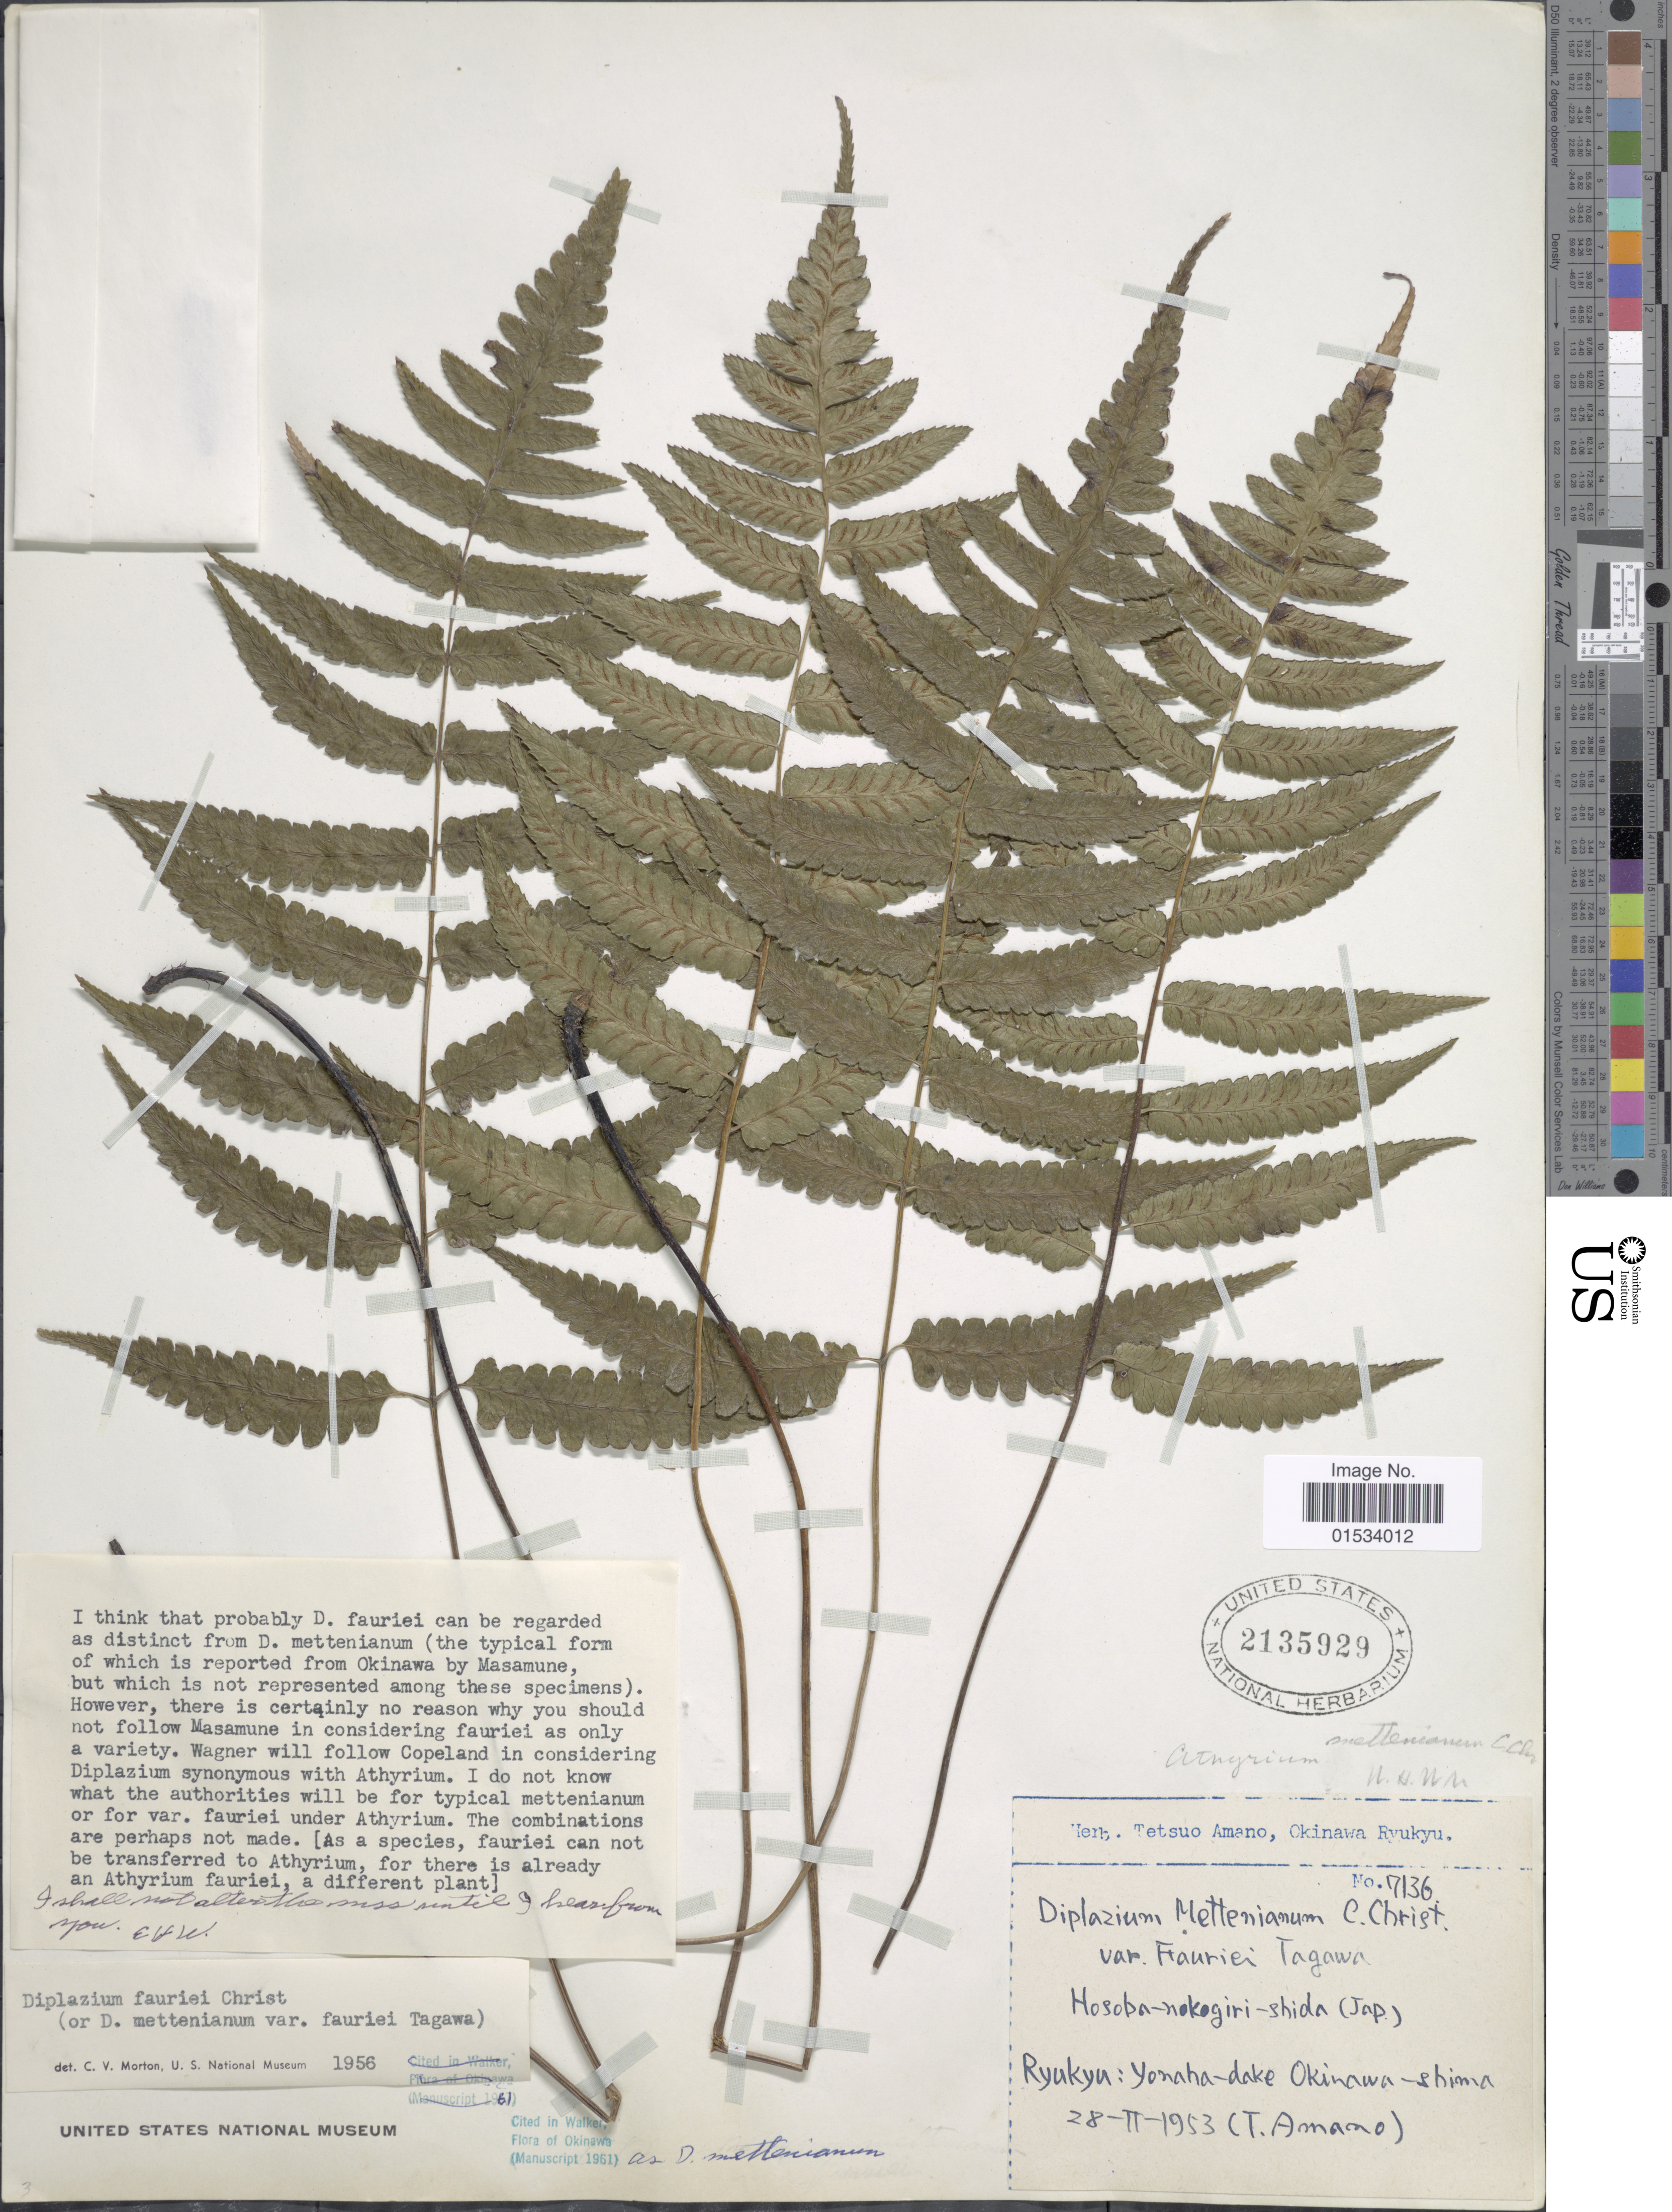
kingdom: Plantae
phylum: Tracheophyta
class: Polypodiopsida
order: Polypodiales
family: Athyriaceae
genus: Diplazium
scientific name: Diplazium mettenianum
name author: (Miq.) C. Chr.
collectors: T. Amano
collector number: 17136*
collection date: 1953-02-28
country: Japan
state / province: Okinawa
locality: Ryukyu: Yonaha-dake, Okinawa-shima, Hosoba-Nokogiri-Shida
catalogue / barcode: US 2135929